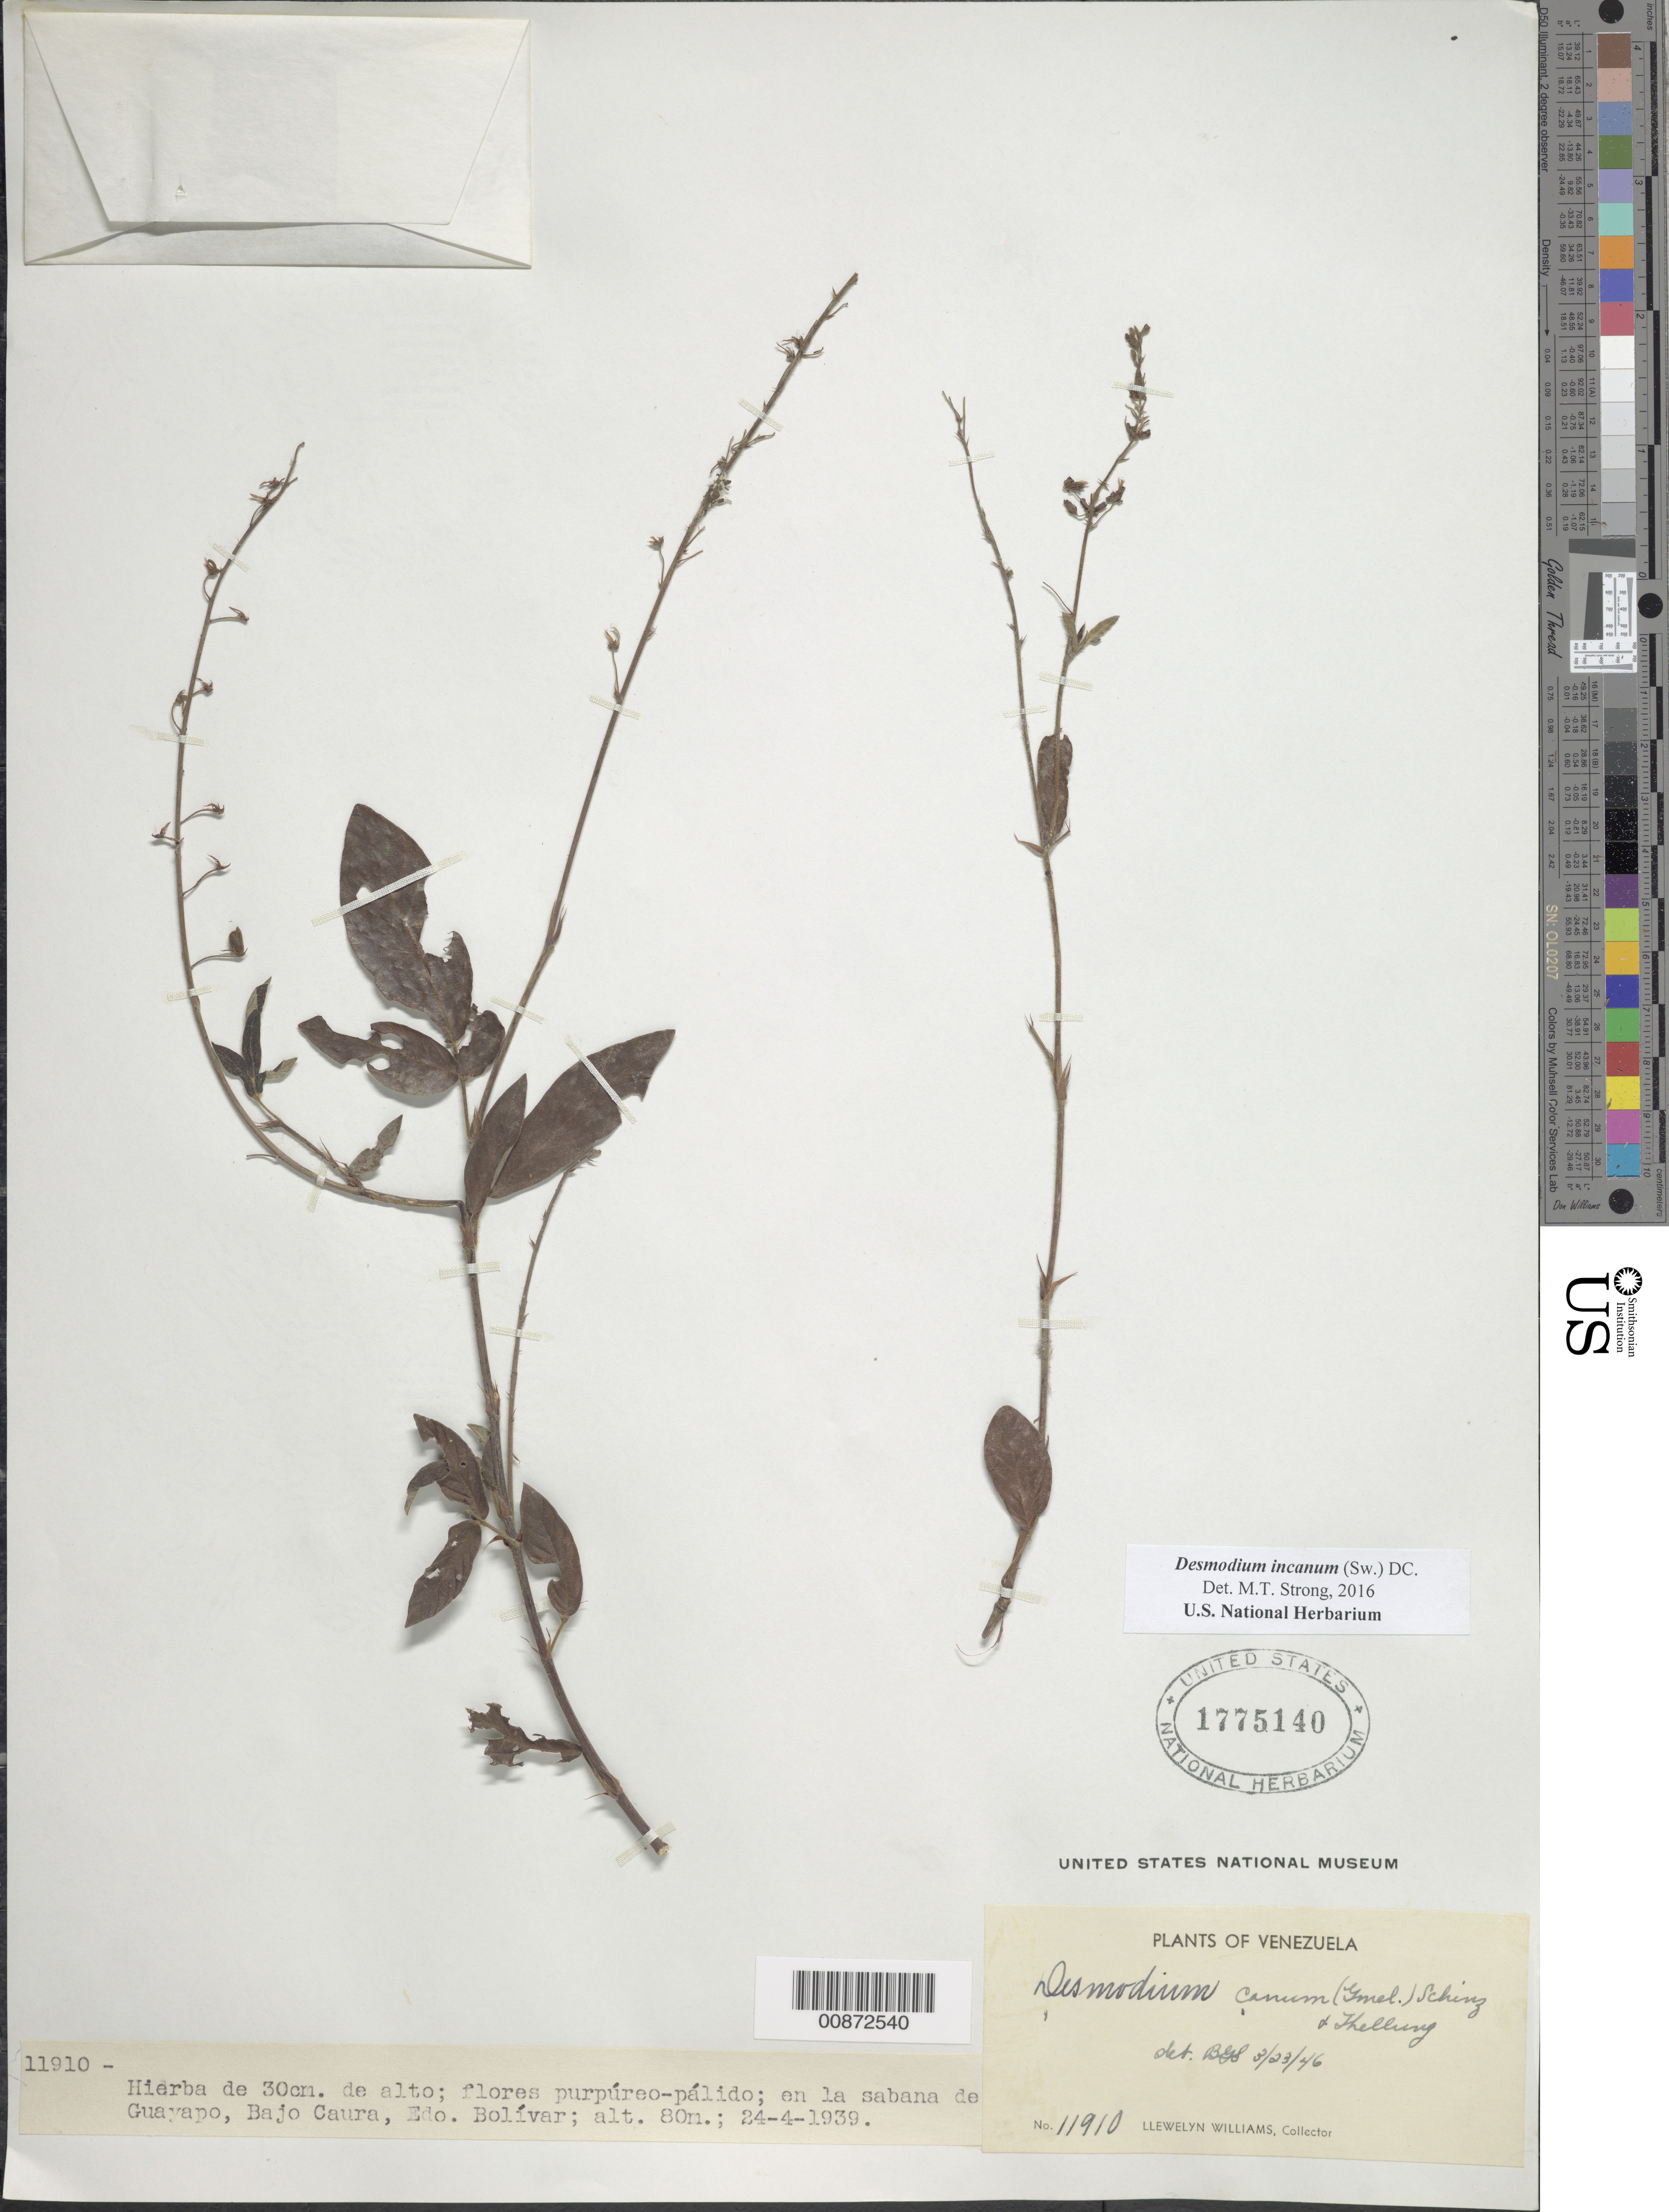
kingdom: Plantae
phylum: Tracheophyta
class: Magnoliopsida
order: Fabales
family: Fabaceae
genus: Desmodium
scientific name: Desmodium incanum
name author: (Sw.) DC.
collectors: Ll. Williams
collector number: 11910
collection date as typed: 24-Apr-39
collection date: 1939-04-24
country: Venezuela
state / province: Bolívar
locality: Guayapo, Bajo Caura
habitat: Sabana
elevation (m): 80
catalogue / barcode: US 1775140